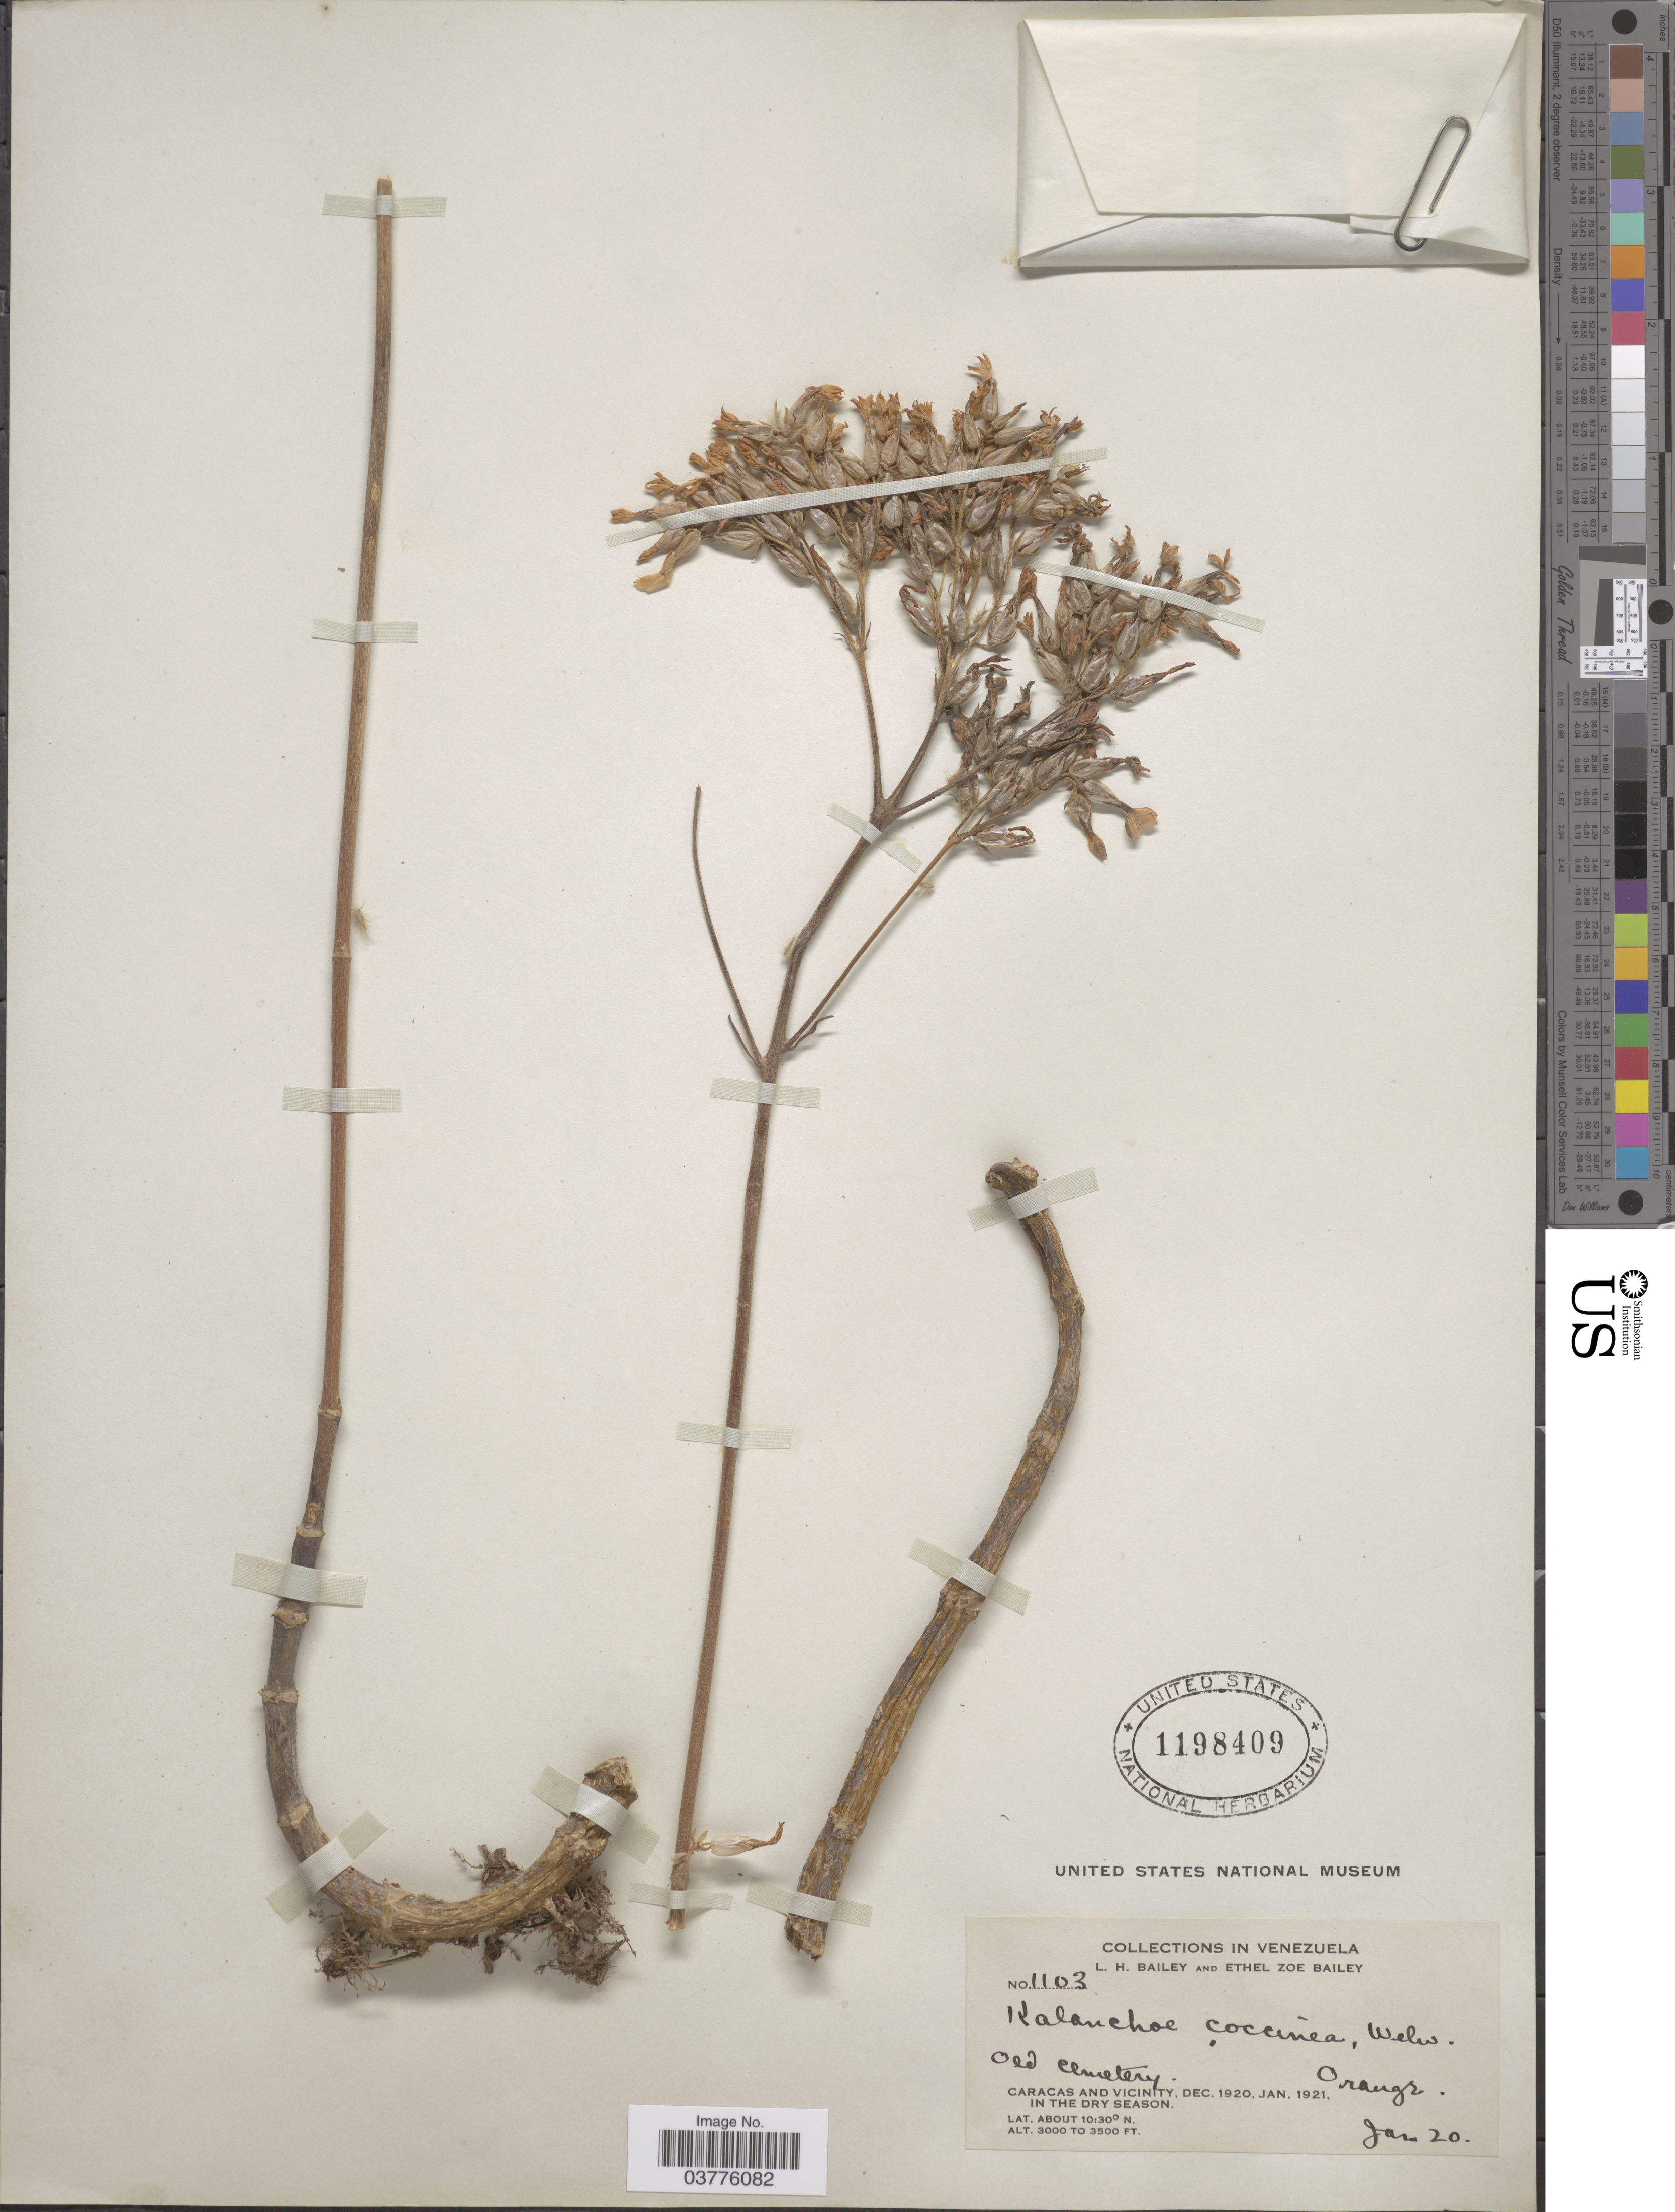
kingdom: Plantae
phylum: Tracheophyta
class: Magnoliopsida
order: Saxifragales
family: Crassulaceae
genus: Kalanchoe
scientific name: Kalanchoe coccinea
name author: Welw. ex Oliv.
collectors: L. H. Bailey & E. Z. Bailey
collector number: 1103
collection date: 1921-01-20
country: Venezuela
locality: Old cemetery. Caracas and Vicinity.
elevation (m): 914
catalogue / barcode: US 1198409